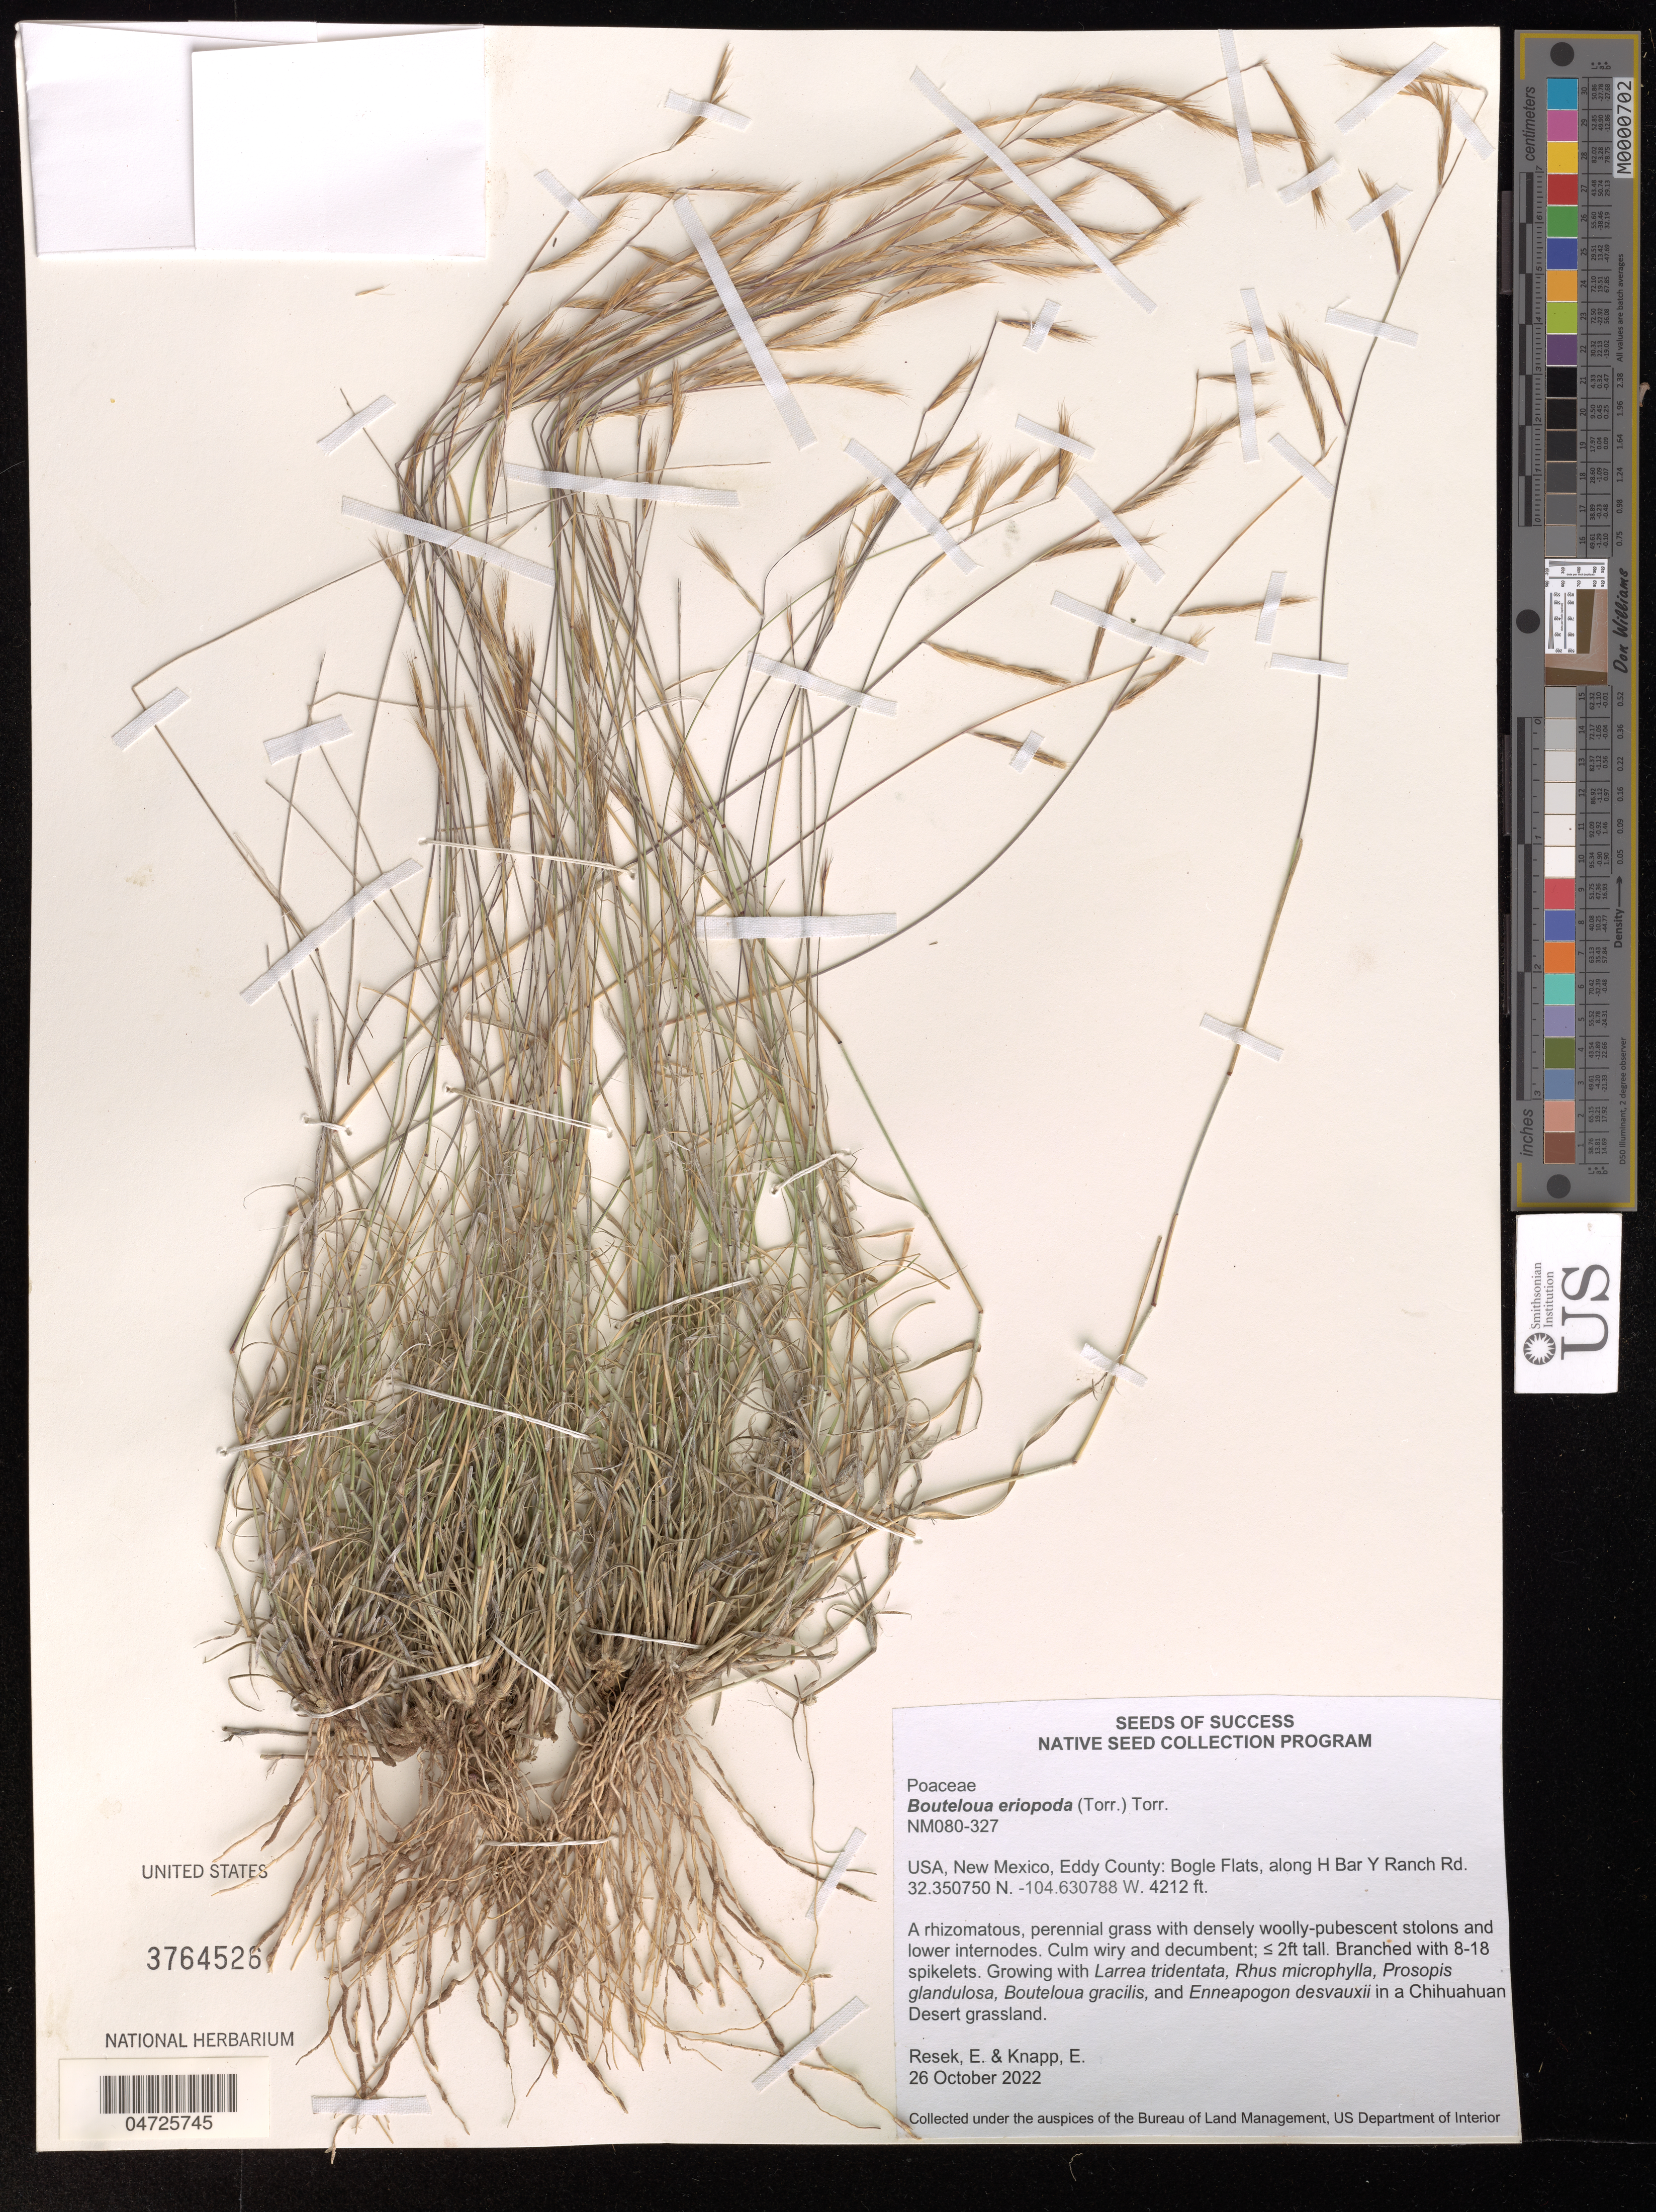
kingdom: Plantae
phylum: Tracheophyta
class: Liliopsida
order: Poales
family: Poaceae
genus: Bouteloua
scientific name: Bouteloua eriopoda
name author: (Torr.) Torr.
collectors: E. Resek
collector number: NM080-327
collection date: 2022-10-26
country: United States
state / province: New Mexico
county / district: Eddy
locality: Eddy County: Bogle Flats, along H Bar Y Ranch Rd.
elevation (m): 1284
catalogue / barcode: US 3764526